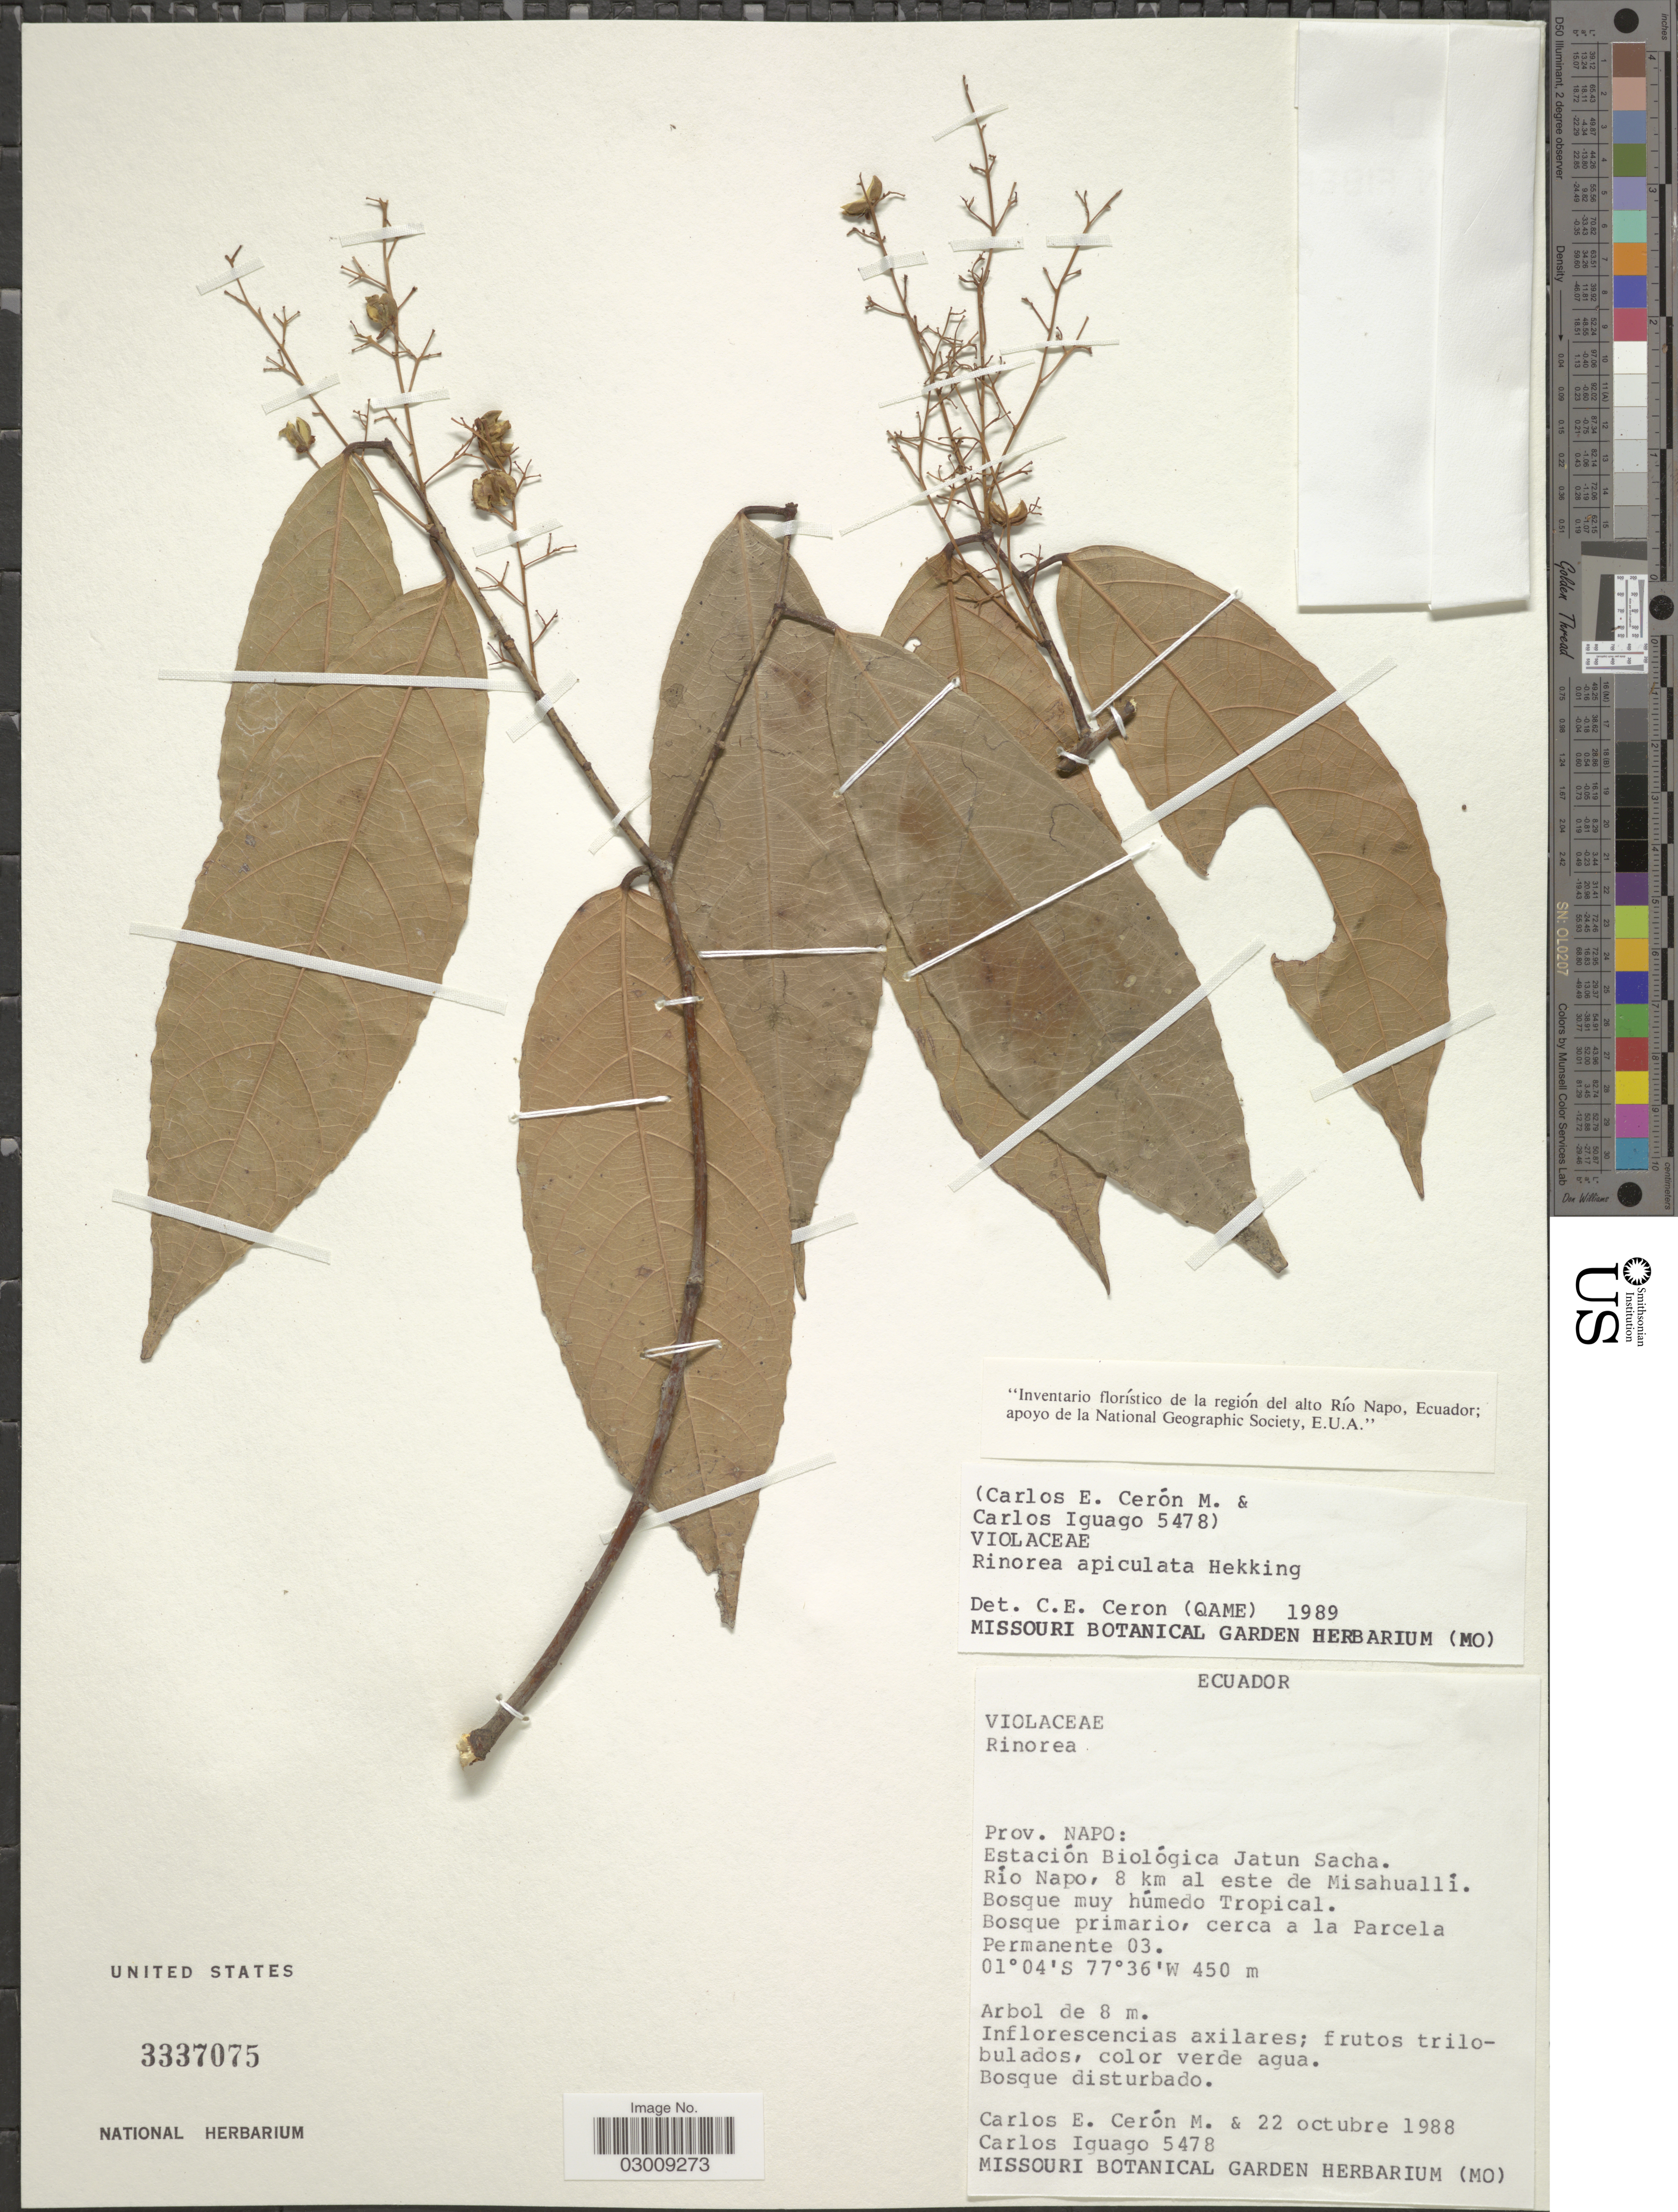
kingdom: Plantae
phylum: Tracheophyta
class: Magnoliopsida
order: Malpighiales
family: Violaceae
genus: Bribria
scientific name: Bribria apiculata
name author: (Hekking) Wahlert & H.E. Ballard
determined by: Hoyos-Gomez, S. E.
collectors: C. E. Cerón M. & C. Iguago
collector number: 5478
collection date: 1988-10-22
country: Ecuador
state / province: Napo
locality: Estación Biológica Jatun Sacha. Río Napo, 8 km al este de Misahuallí. Cerca a la Parcela Permanente 03.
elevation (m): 450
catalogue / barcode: US 3337075